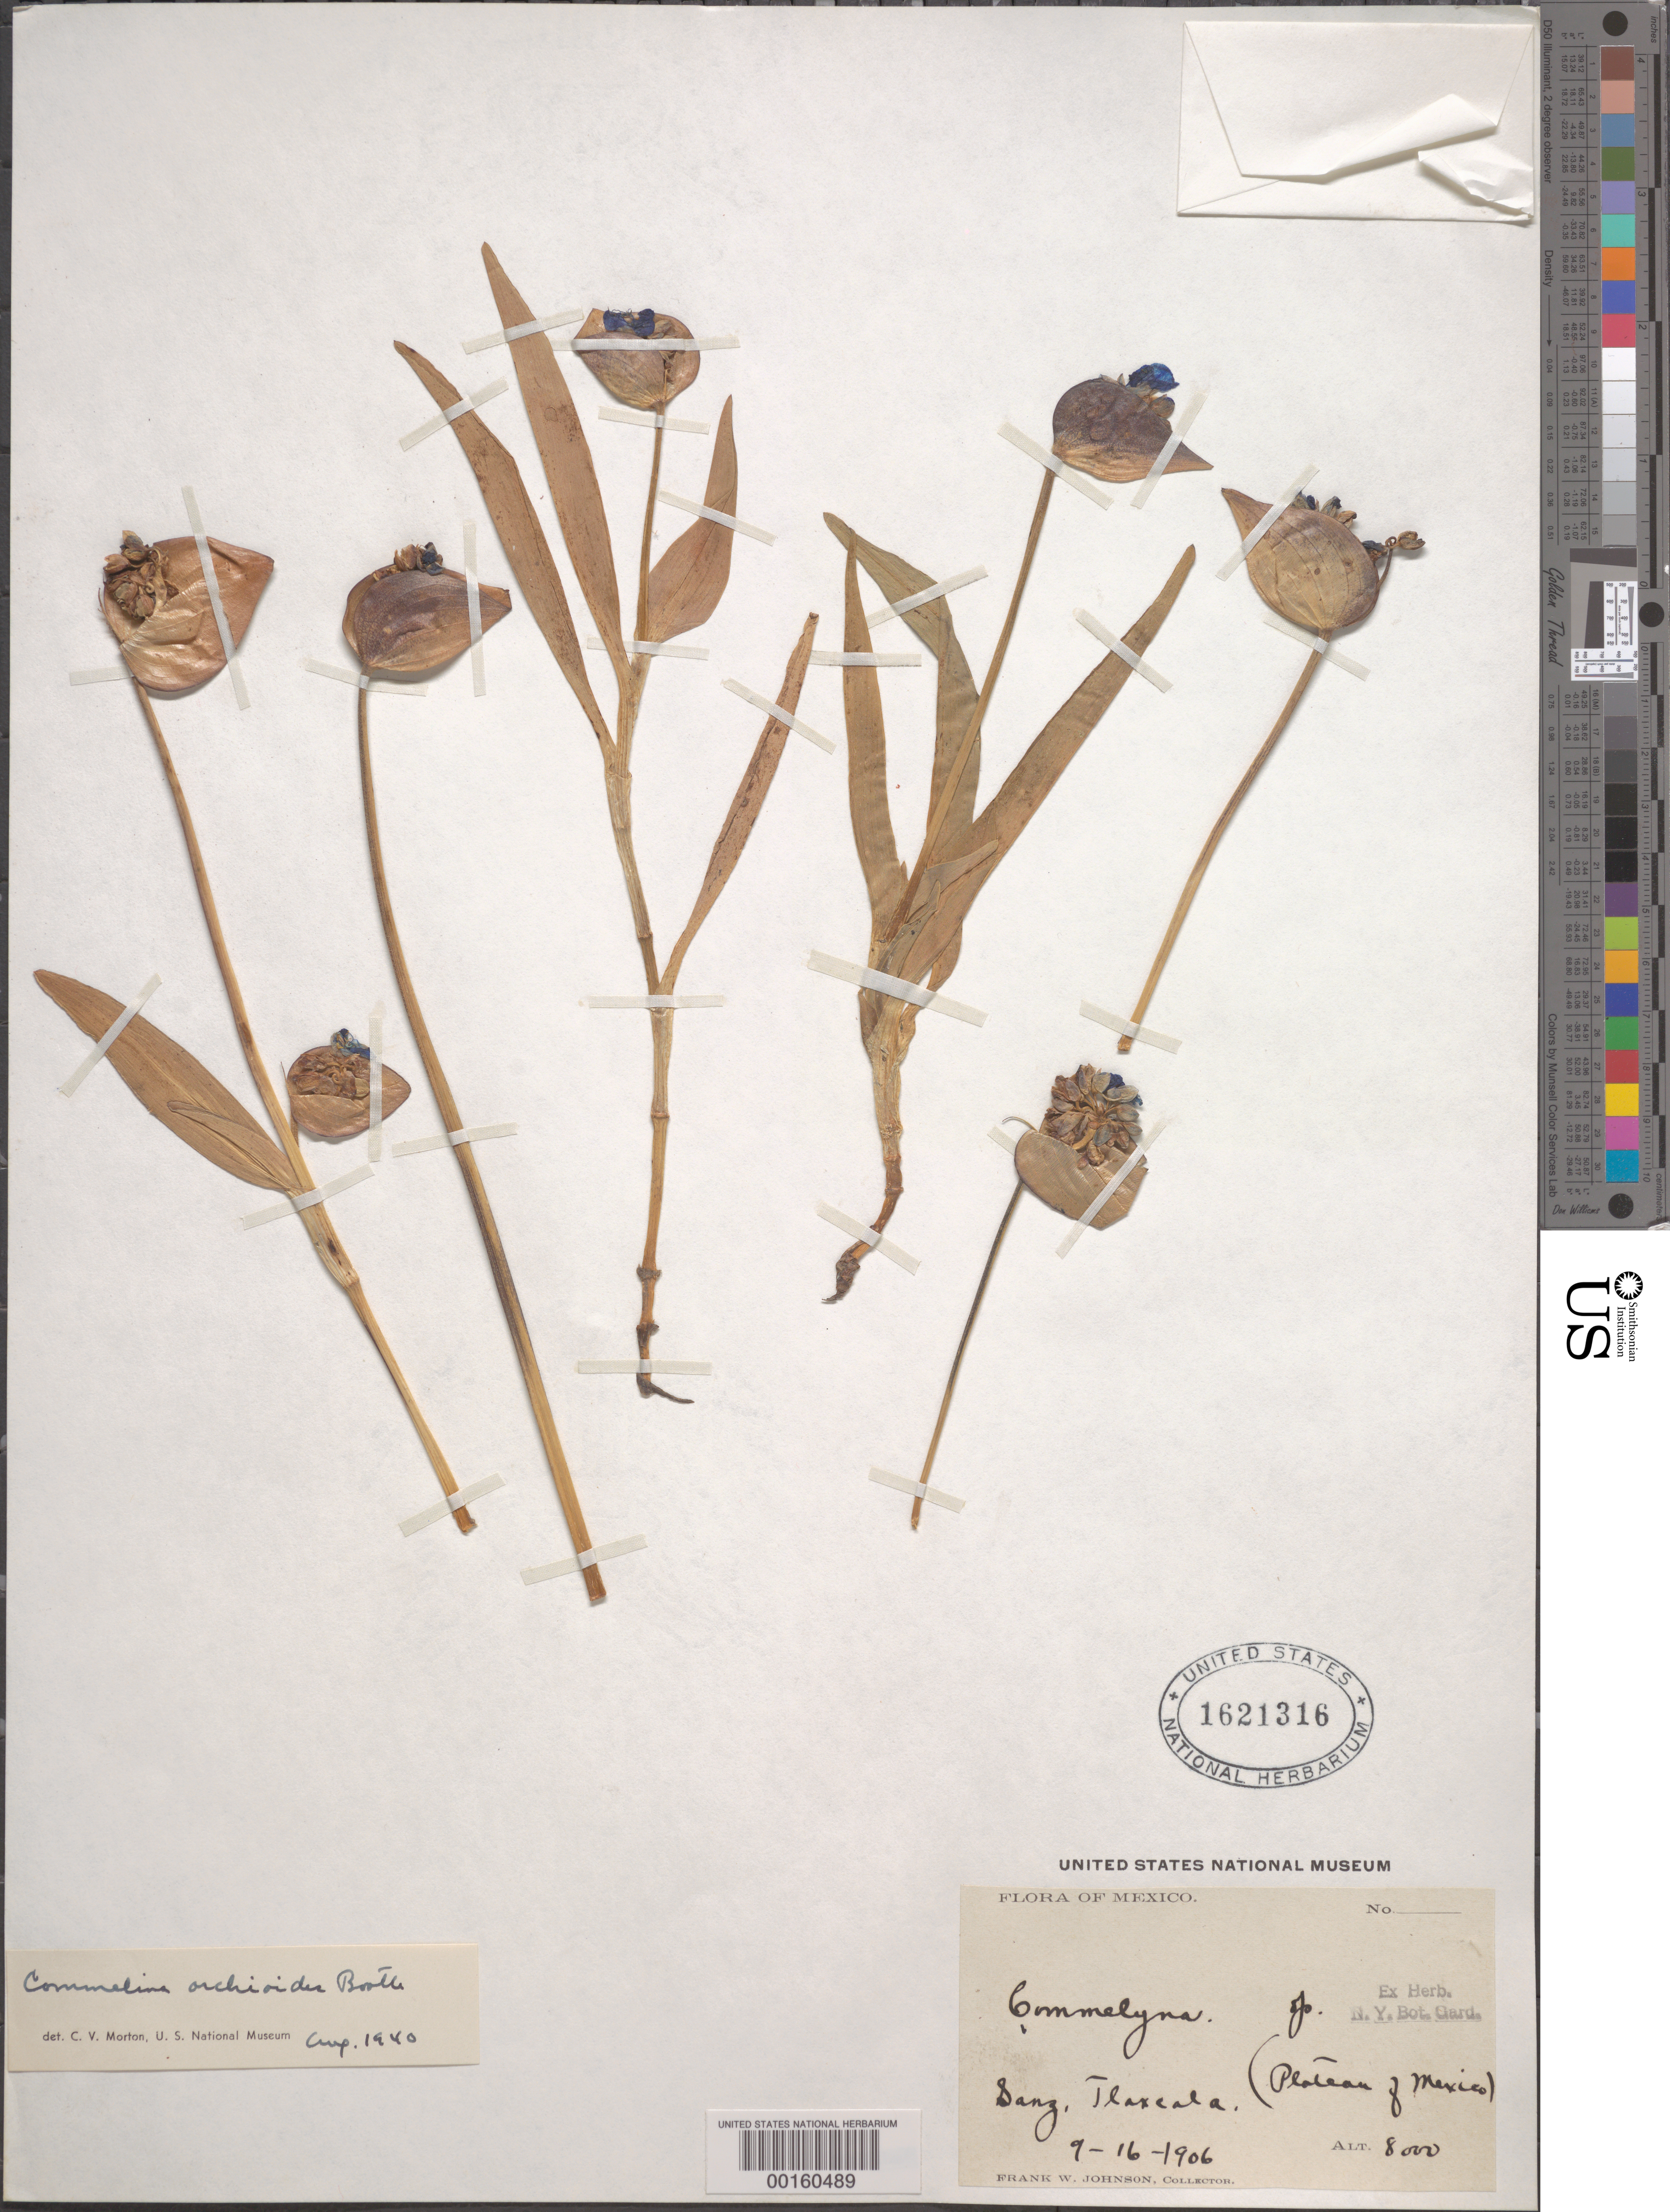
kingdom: Plantae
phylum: Tracheophyta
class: Liliopsida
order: Commelinales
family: Commelinaceae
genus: Commelina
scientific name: Commelina elliptica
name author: Kunth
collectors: F. W. Johnson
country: Mexico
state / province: Tlaxcala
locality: Plateau of mexico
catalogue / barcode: US 1621316